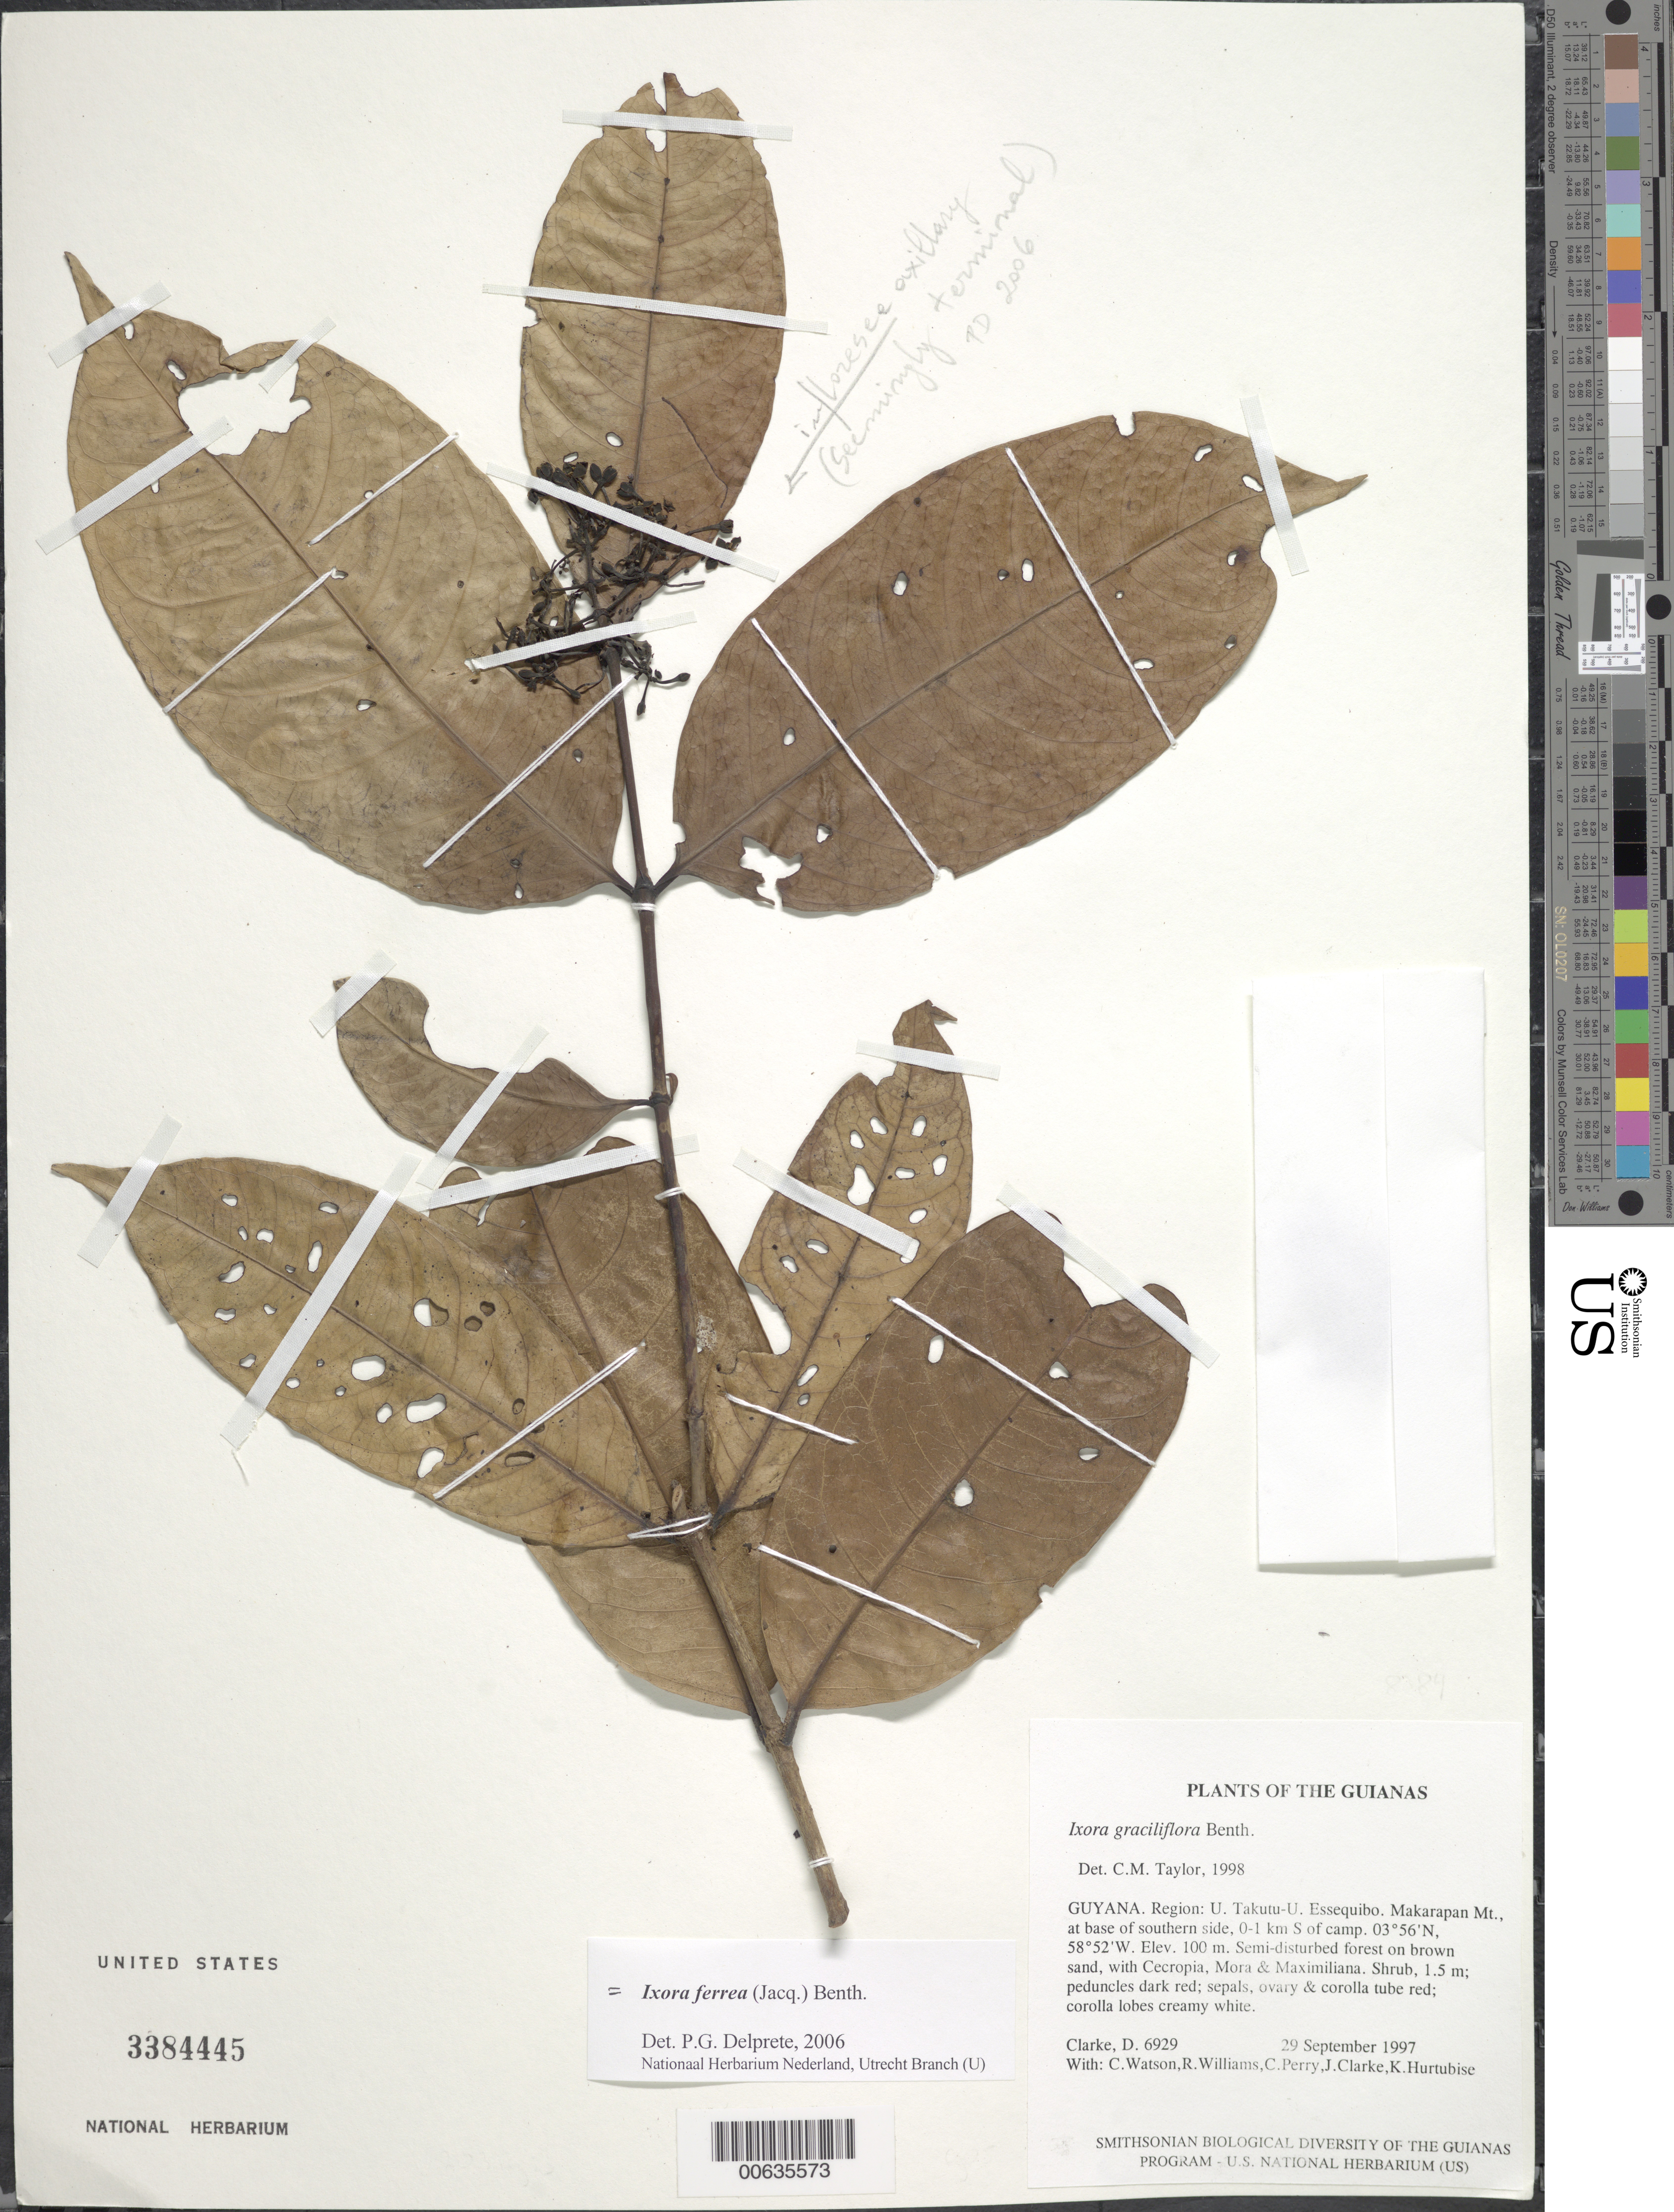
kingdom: Plantae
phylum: Tracheophyta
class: Magnoliopsida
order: Gentianales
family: Rubiaceae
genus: Ixora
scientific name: Ixora ferrea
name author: (Jacq.) Benth.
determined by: Delprete, P. G., Herb. de Guyane Cay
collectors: H. D. Clarke, C. Watson, R. Williams, C. Perry, J. Clarke & K. Hurtubise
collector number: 6929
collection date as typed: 29 September 1997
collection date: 1997-09-29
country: Guyana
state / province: U. Takutu-U. Essequibo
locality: Makarapan Mt., at base of southern side, 0-1 km S of camp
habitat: Semi-disturbed forest on brown sand, with Cecropia, Mora & Maximiliana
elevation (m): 100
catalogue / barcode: US 3384445